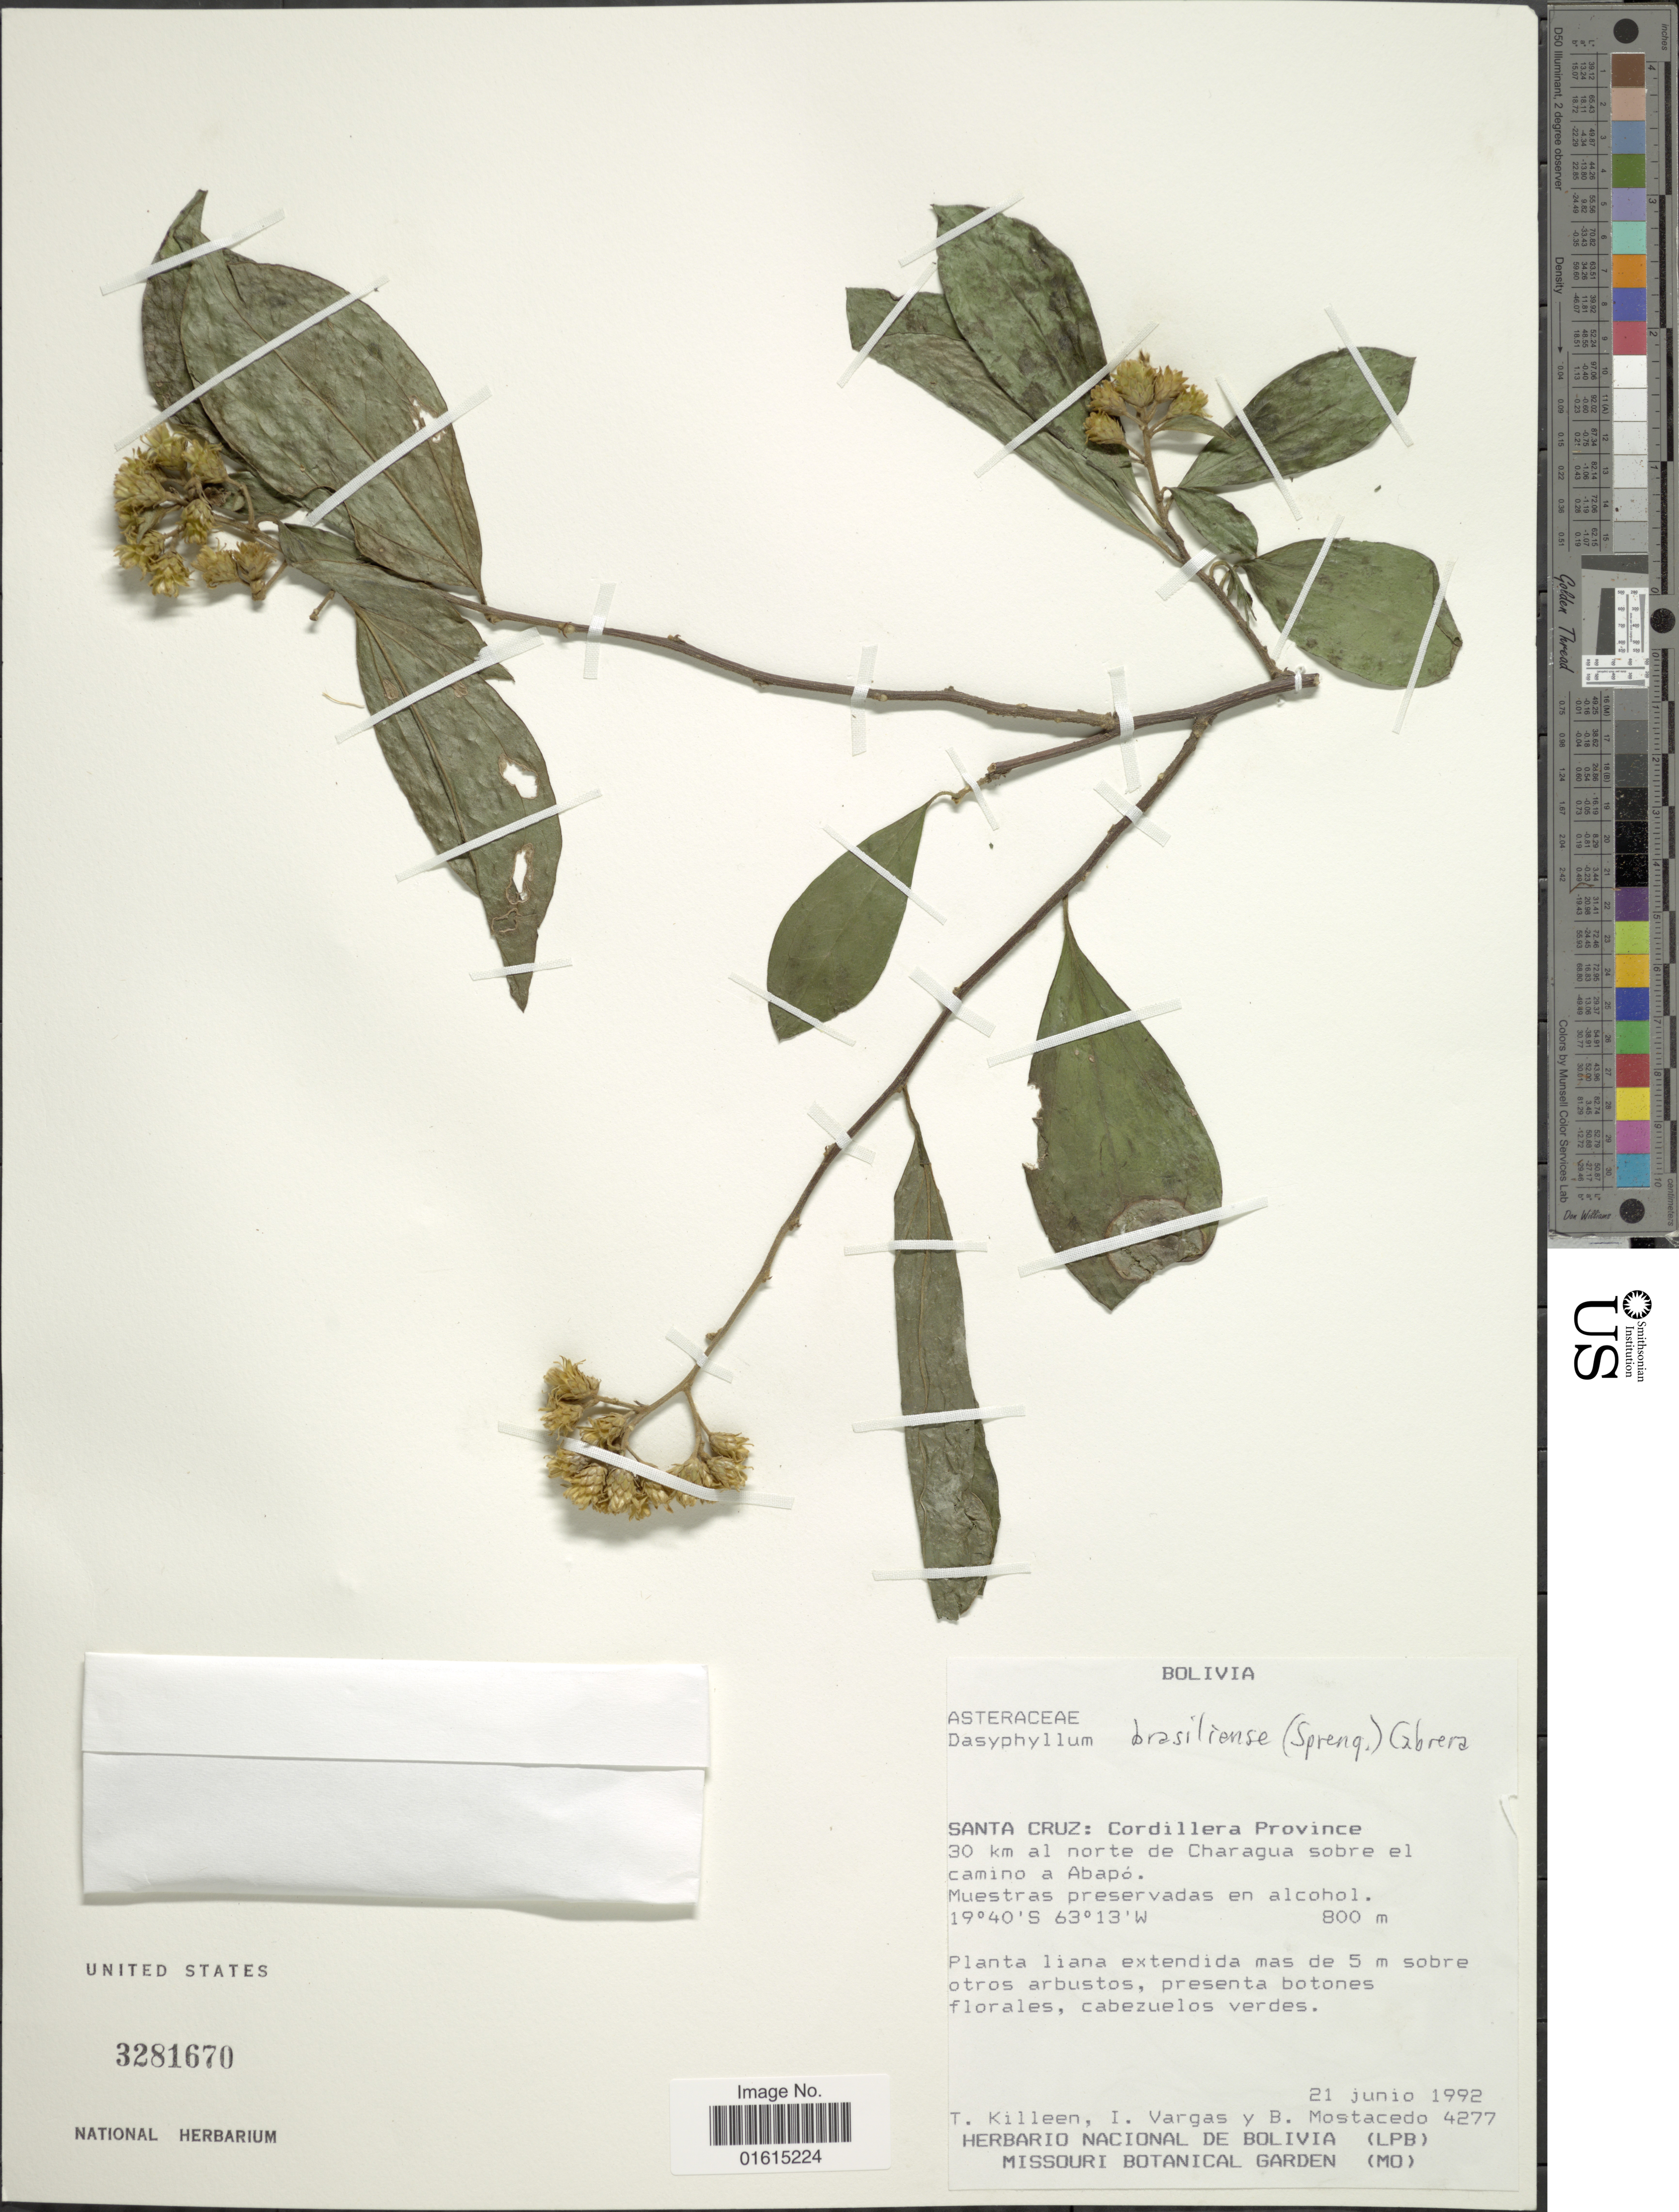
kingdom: Plantae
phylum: Tracheophyta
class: Magnoliopsida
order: Asterales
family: Asteraceae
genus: Dasyphyllum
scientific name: Dasyphyllum brasiliense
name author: (Spreng.) Cabrera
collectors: T. J. Killeen, I. Vargas & B. Mostacedo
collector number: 4277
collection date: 1992-06-21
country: Bolivia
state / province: Santa Cruz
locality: Santa Cruz, Cordillera Province, 30 km al norte de Charagua sobre el camino a Abapo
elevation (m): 800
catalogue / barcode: US 3281670